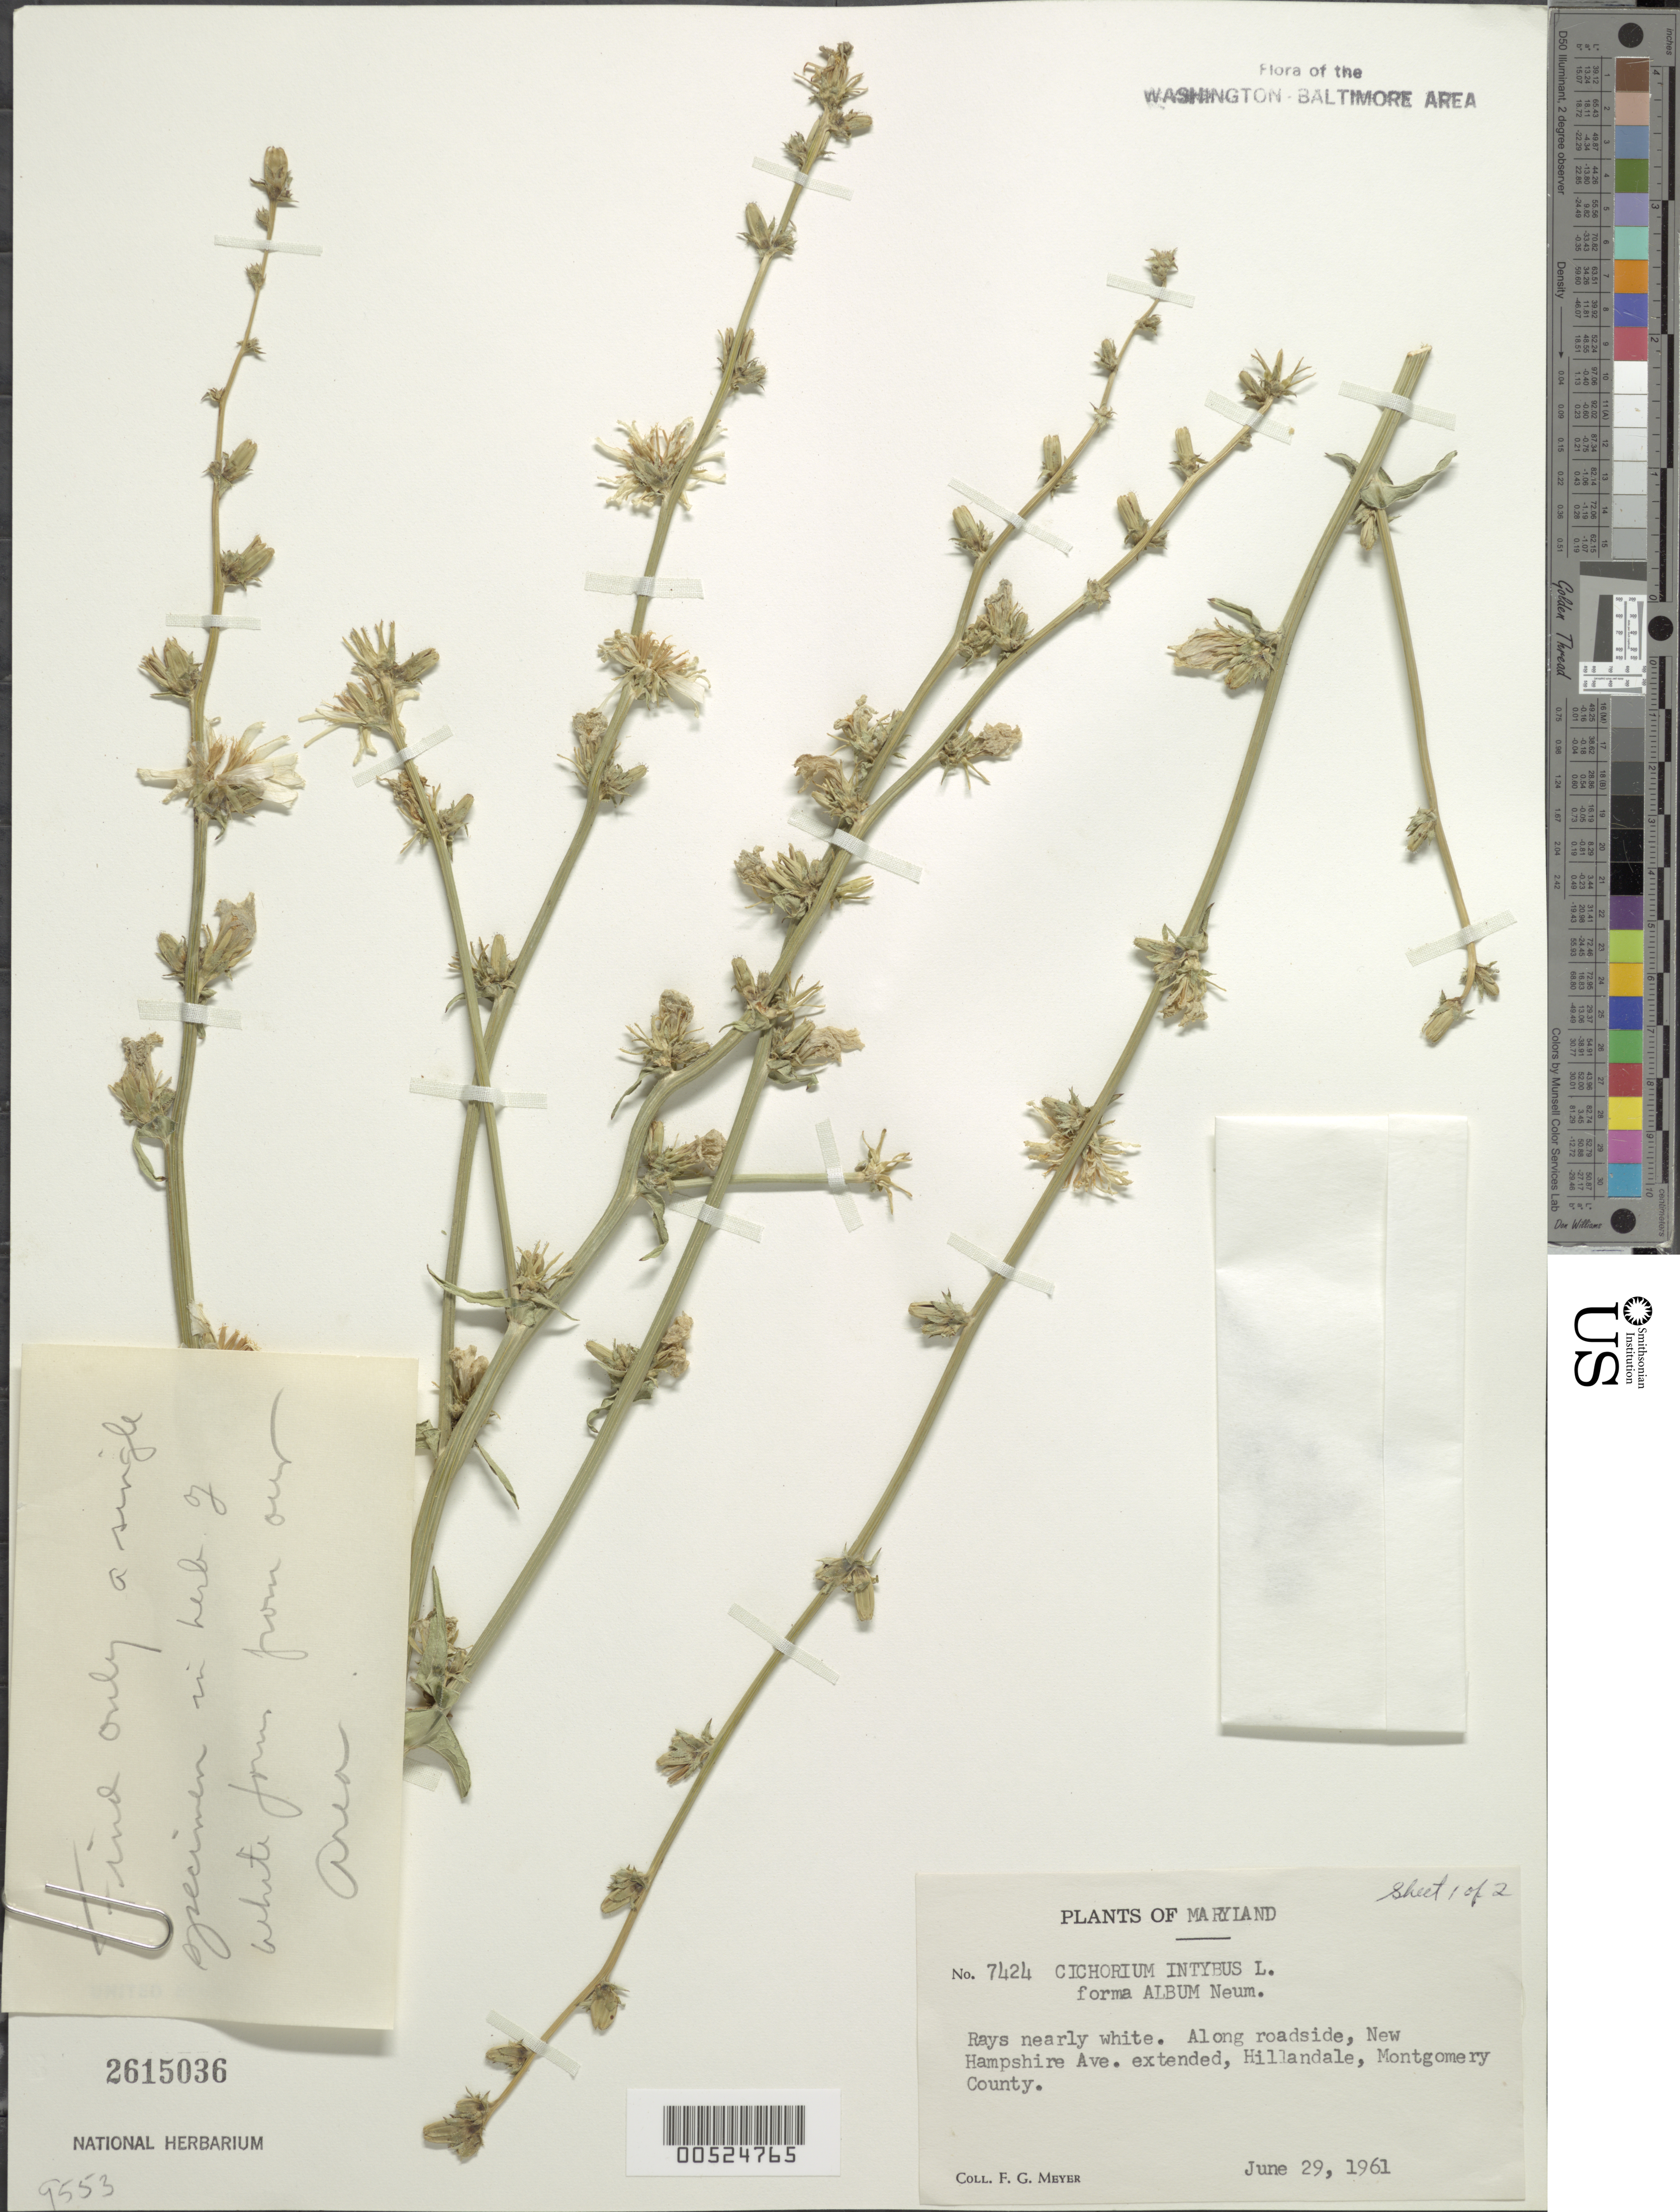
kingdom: Plantae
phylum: Tracheophyta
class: Magnoliopsida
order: Asterales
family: Asteraceae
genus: Cichorium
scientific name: Cichorium intybus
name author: L.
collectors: F. G. Meyer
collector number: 7424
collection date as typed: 29 Jun 1961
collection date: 1961-06-29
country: United States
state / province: Maryland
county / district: Montgomery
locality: New Hampshire Ave.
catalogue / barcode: US 2615036